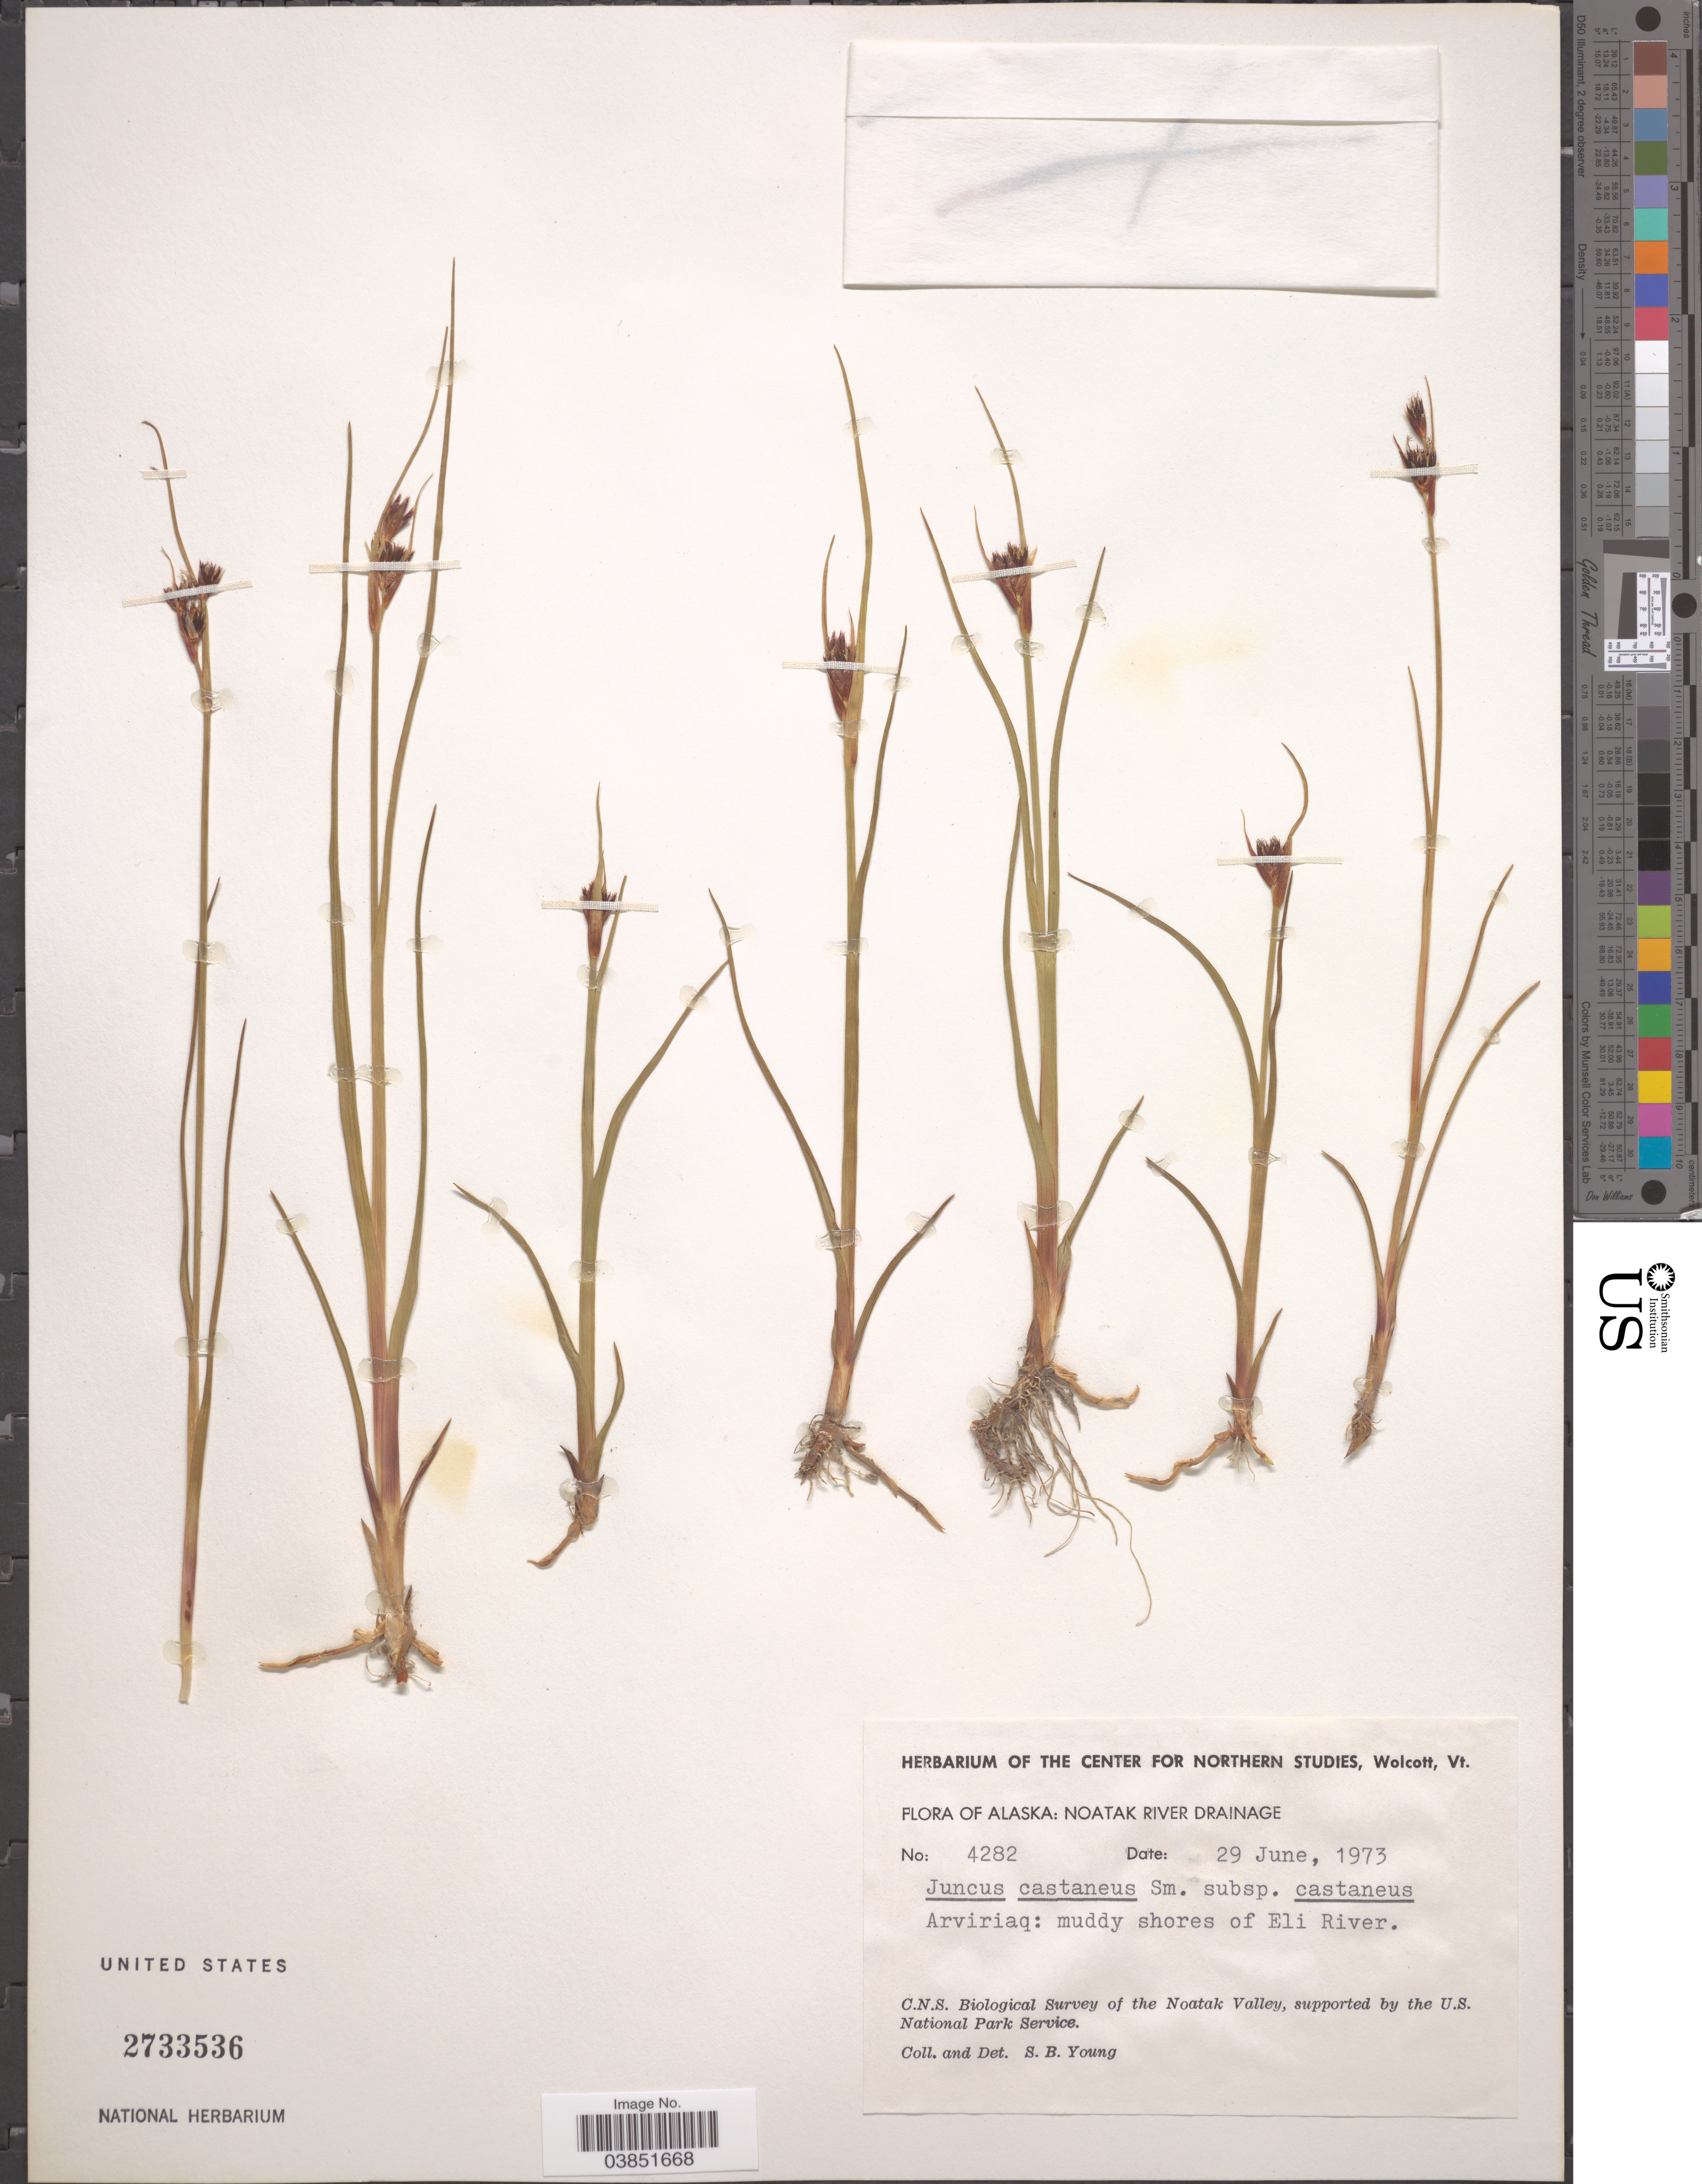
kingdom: Plantae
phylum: Tracheophyta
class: Liliopsida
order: Poales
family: Juncaceae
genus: Juncus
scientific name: Juncus castaneus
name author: Sm.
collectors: S. Young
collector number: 4282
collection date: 1973-06-29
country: United States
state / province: Alaska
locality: Noatak River Drainage. Arviriaq: muddy shores of Eli River. The Noatak Valley.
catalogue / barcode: US 2733536